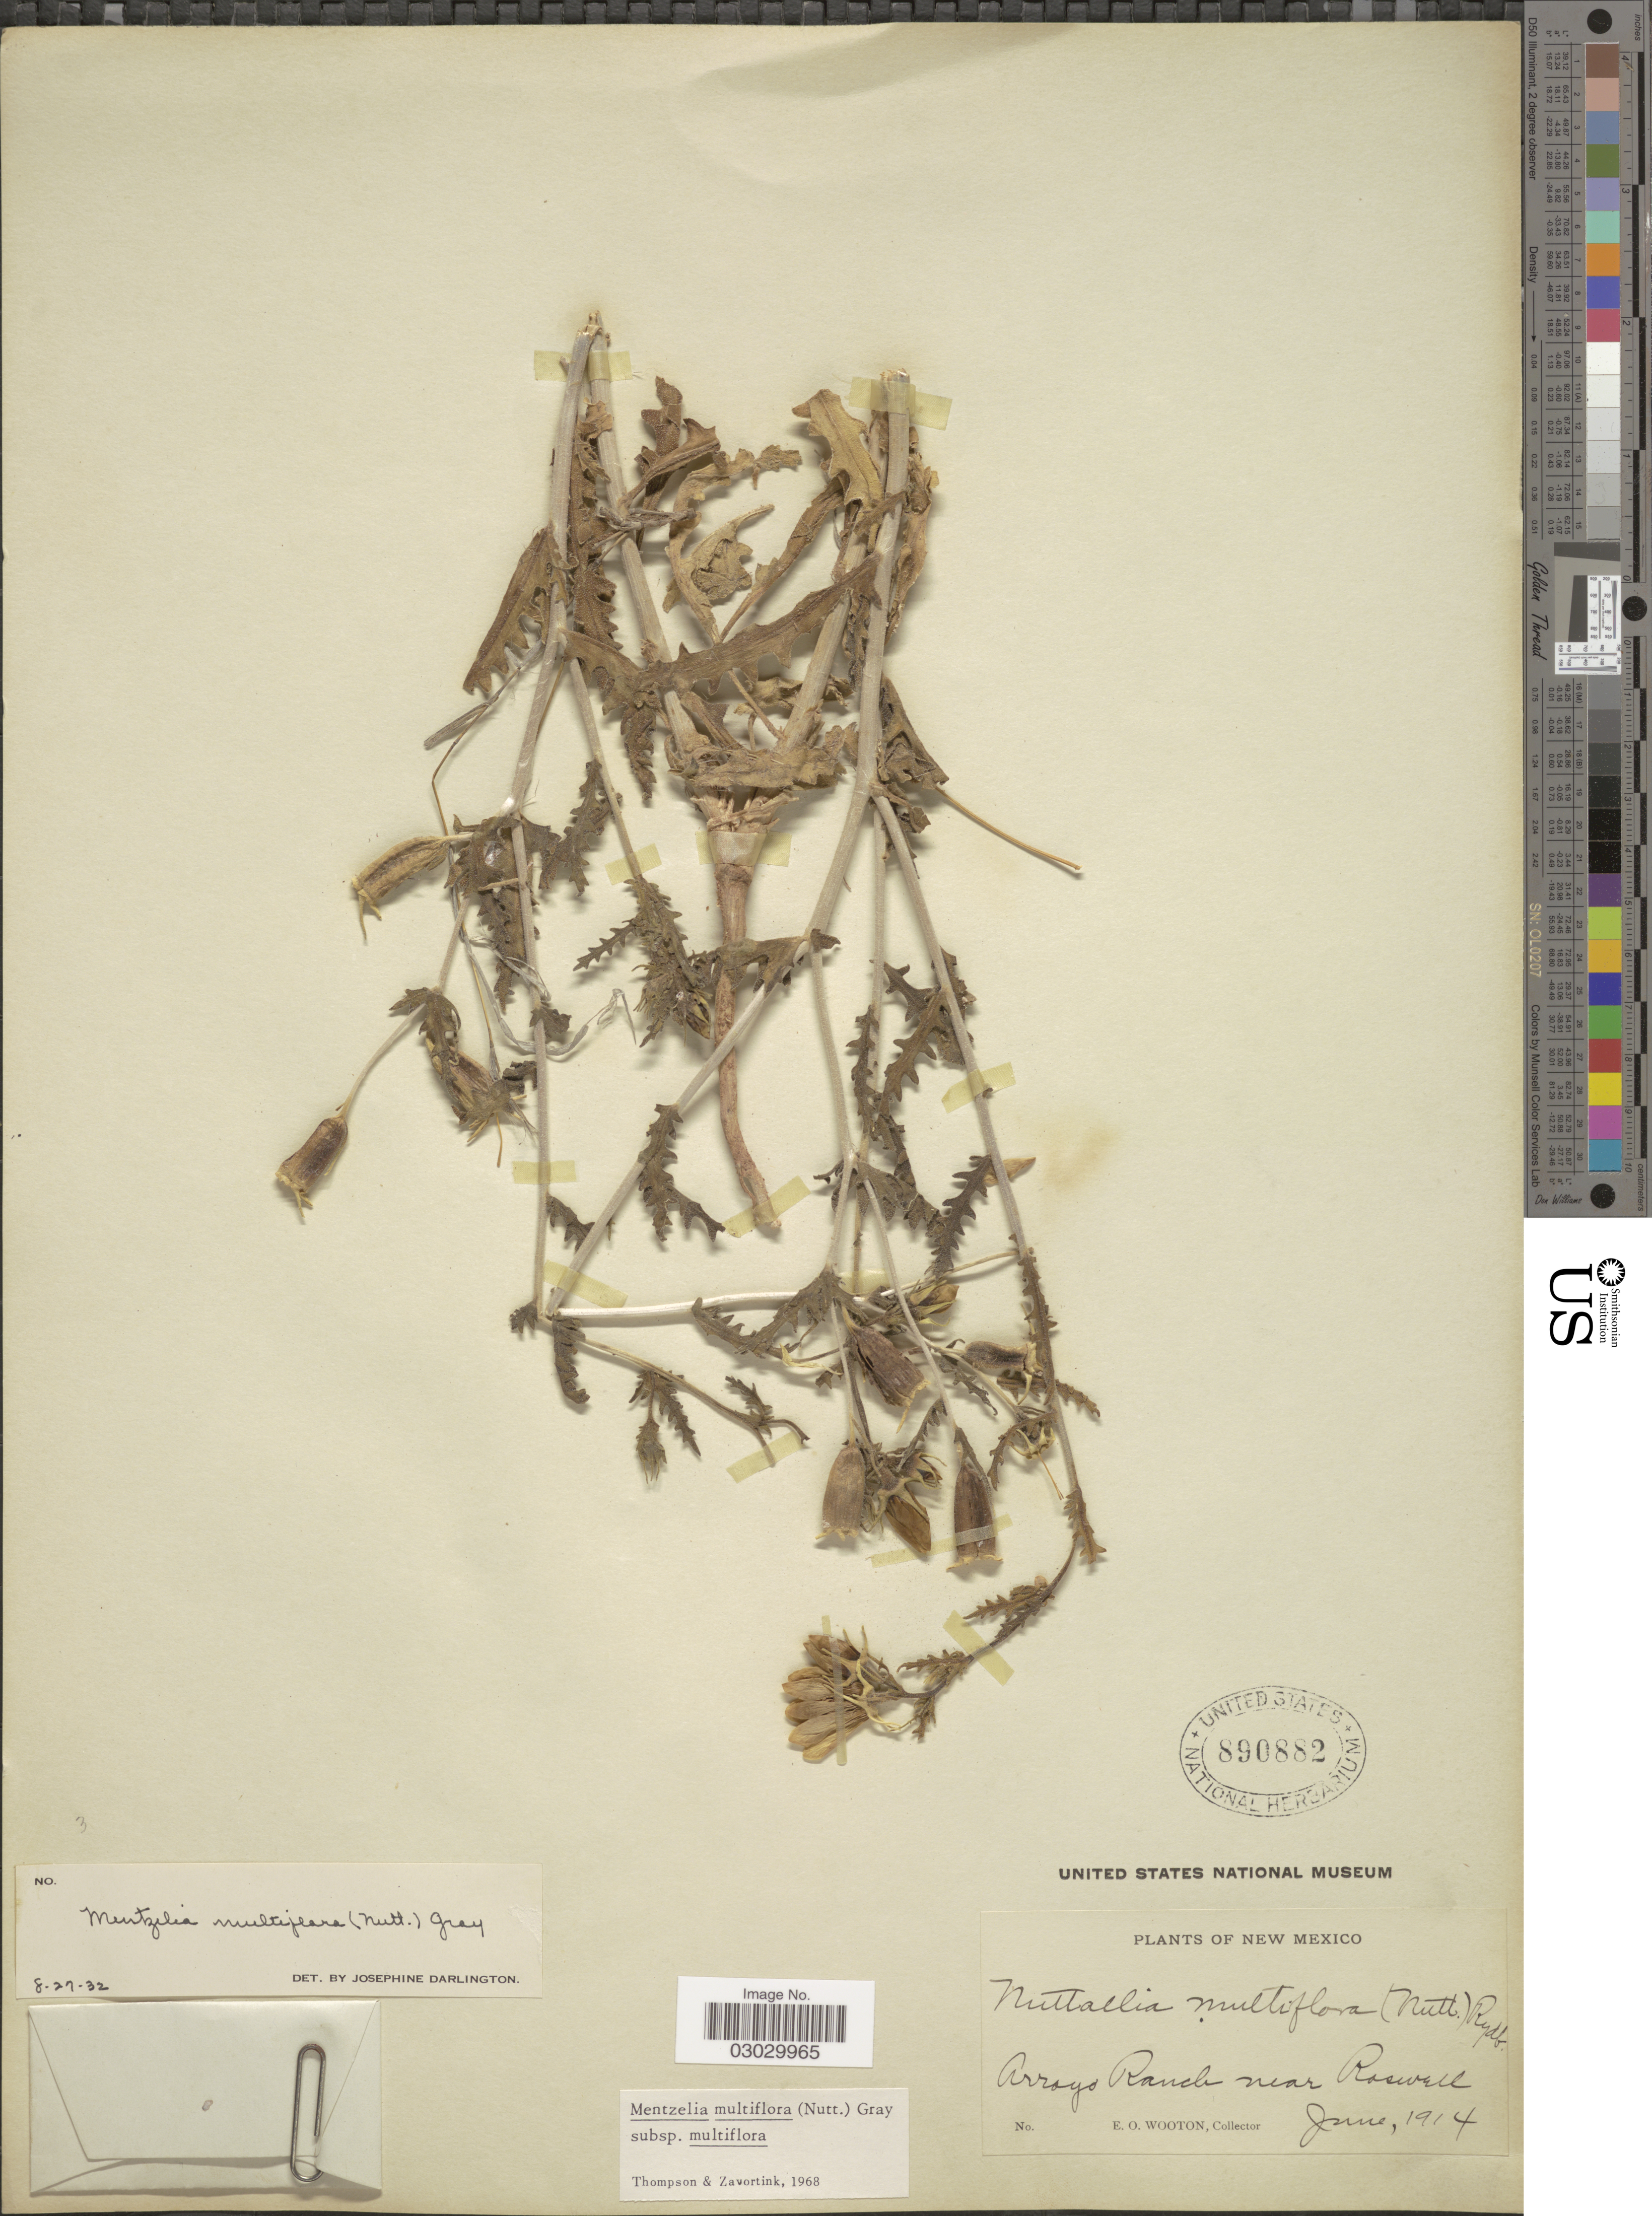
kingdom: Plantae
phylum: Tracheophyta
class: Magnoliopsida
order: Cornales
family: Loasaceae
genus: Mentzelia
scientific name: Mentzelia multiflora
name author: (Nutt.) A. Gray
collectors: E. O. Wooton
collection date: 1914-06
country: United States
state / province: New Mexico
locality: Arroyo Ranch near Roswell.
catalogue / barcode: US 890882